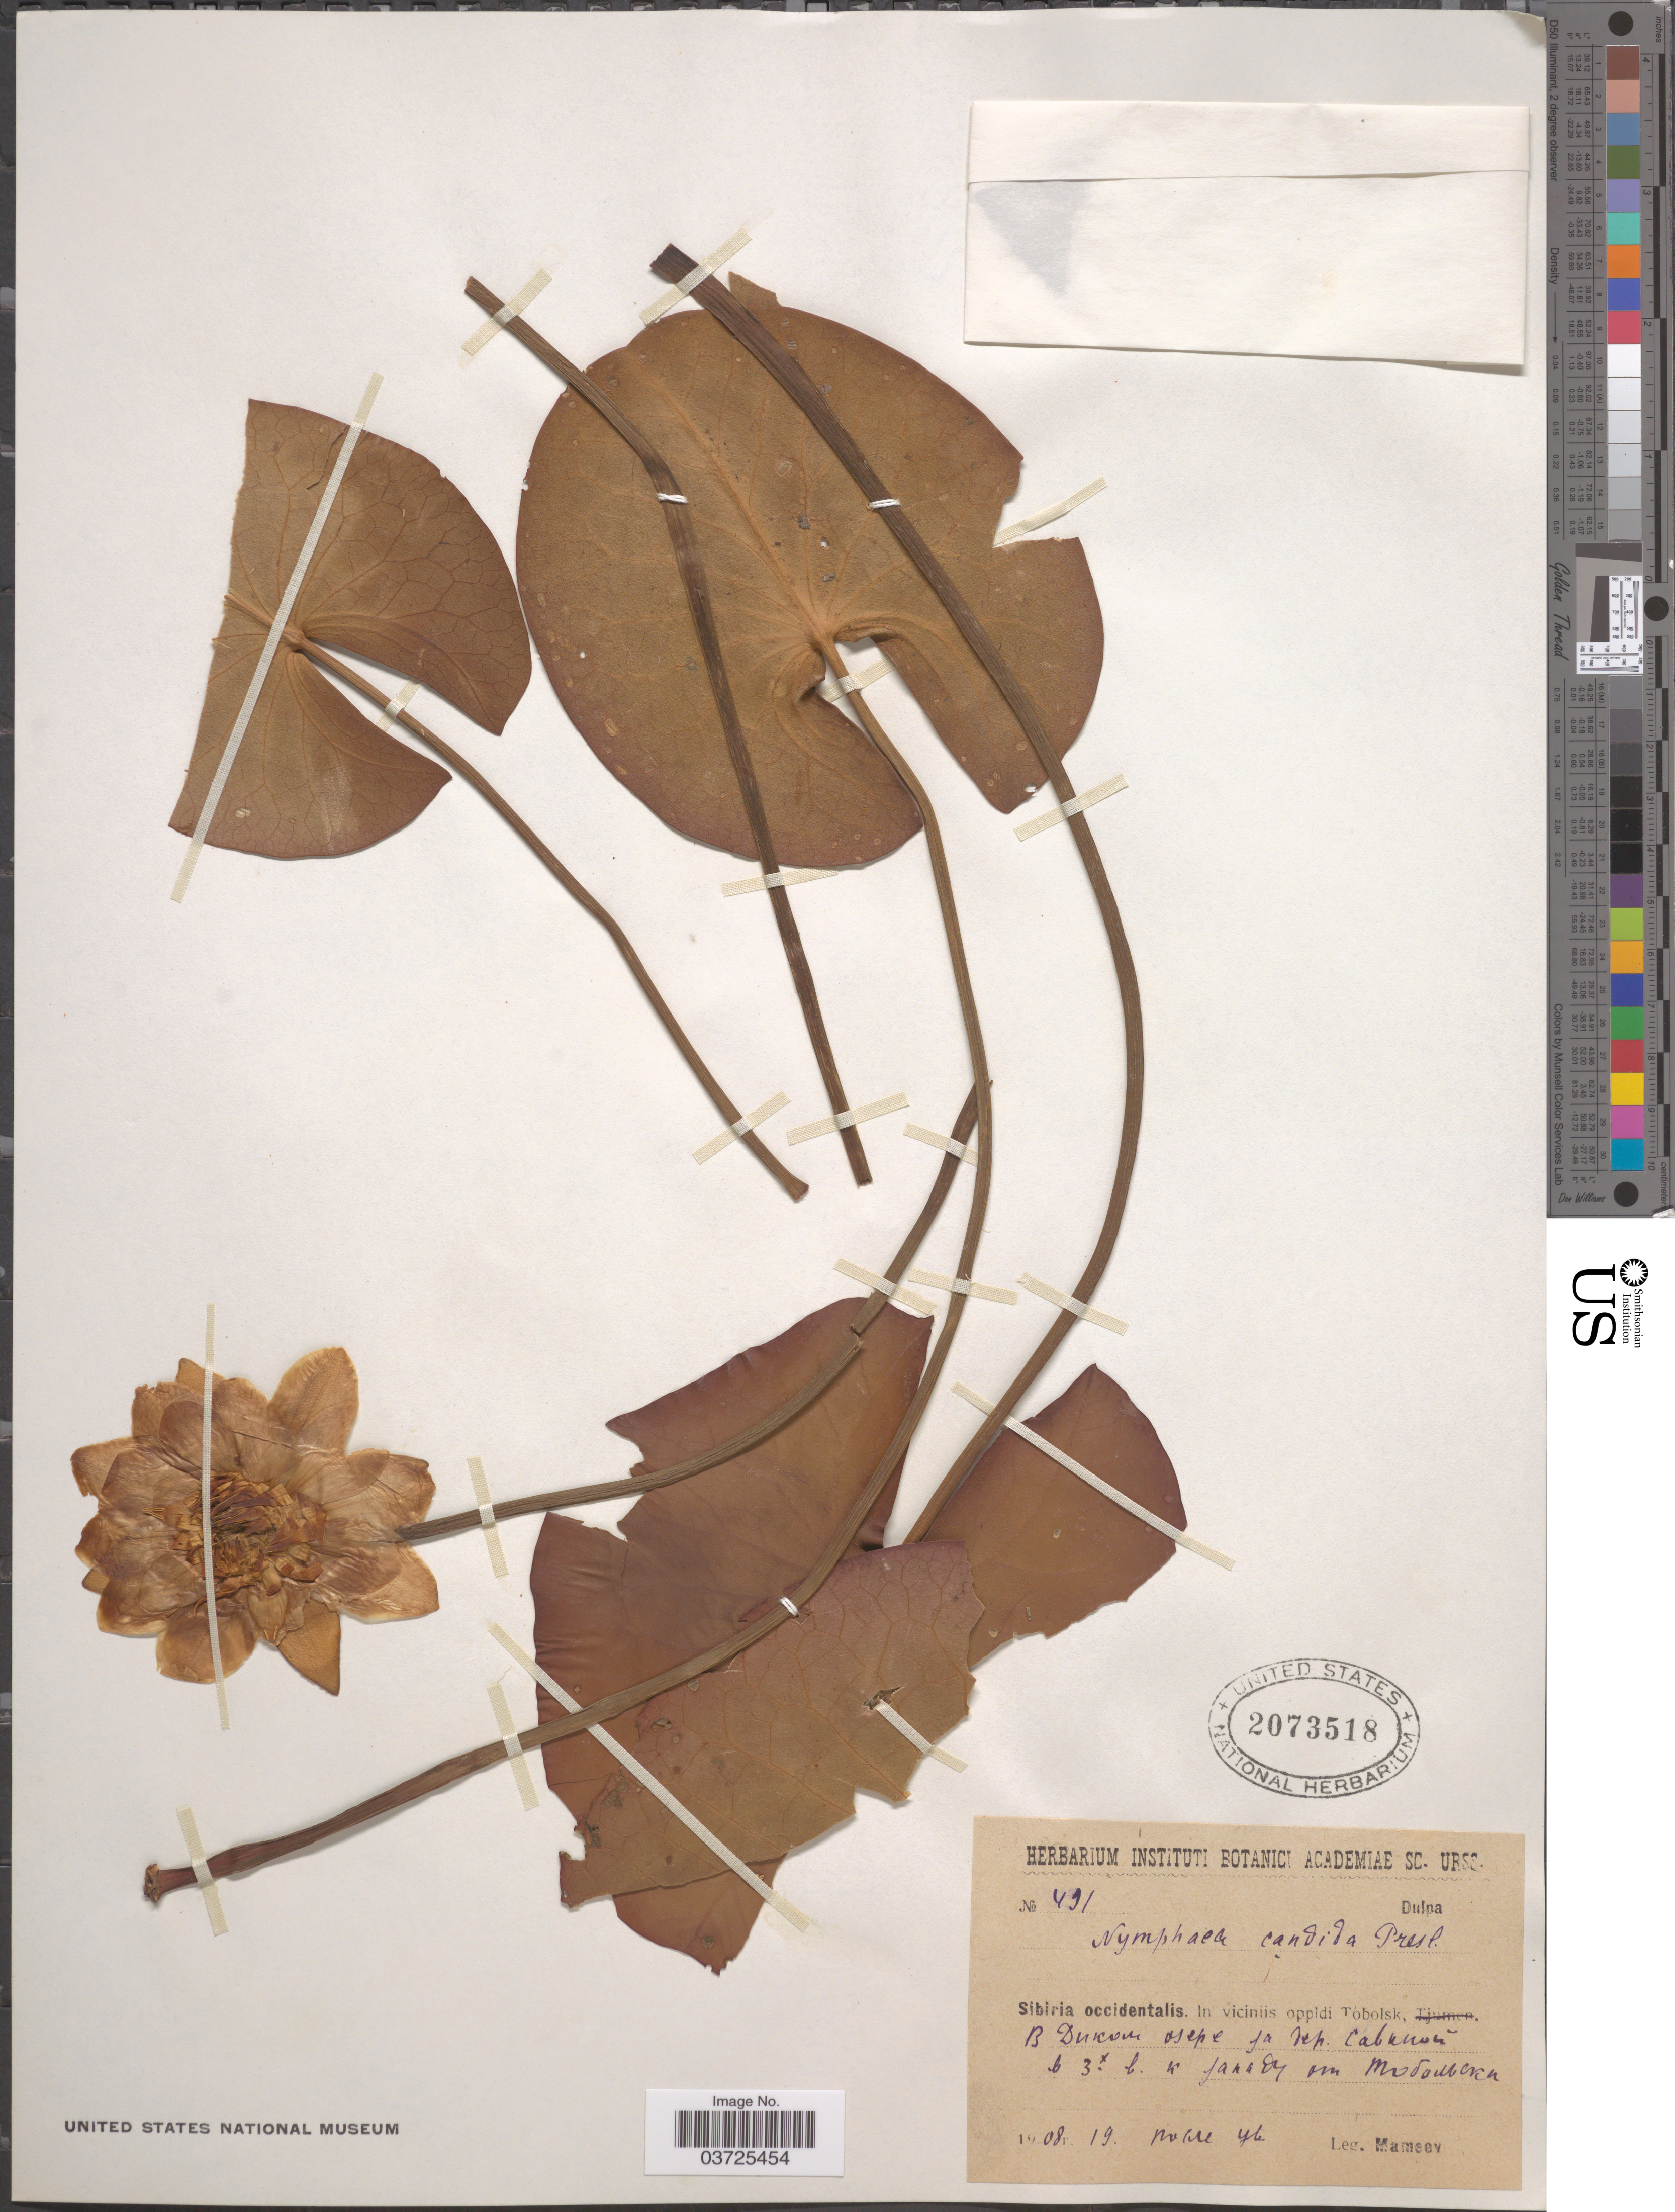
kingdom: Plantae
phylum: Tracheophyta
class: Magnoliopsida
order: Nymphaeales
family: Nymphaeaceae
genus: Nymphaea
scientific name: Nymphaea candida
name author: J. Presl & C. Presl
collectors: Mameev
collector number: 491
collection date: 1908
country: Russian Federation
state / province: Tyumen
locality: Sibiria occidentalis. In viciniis oppidi Tobolsk, X.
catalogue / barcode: US 2073518